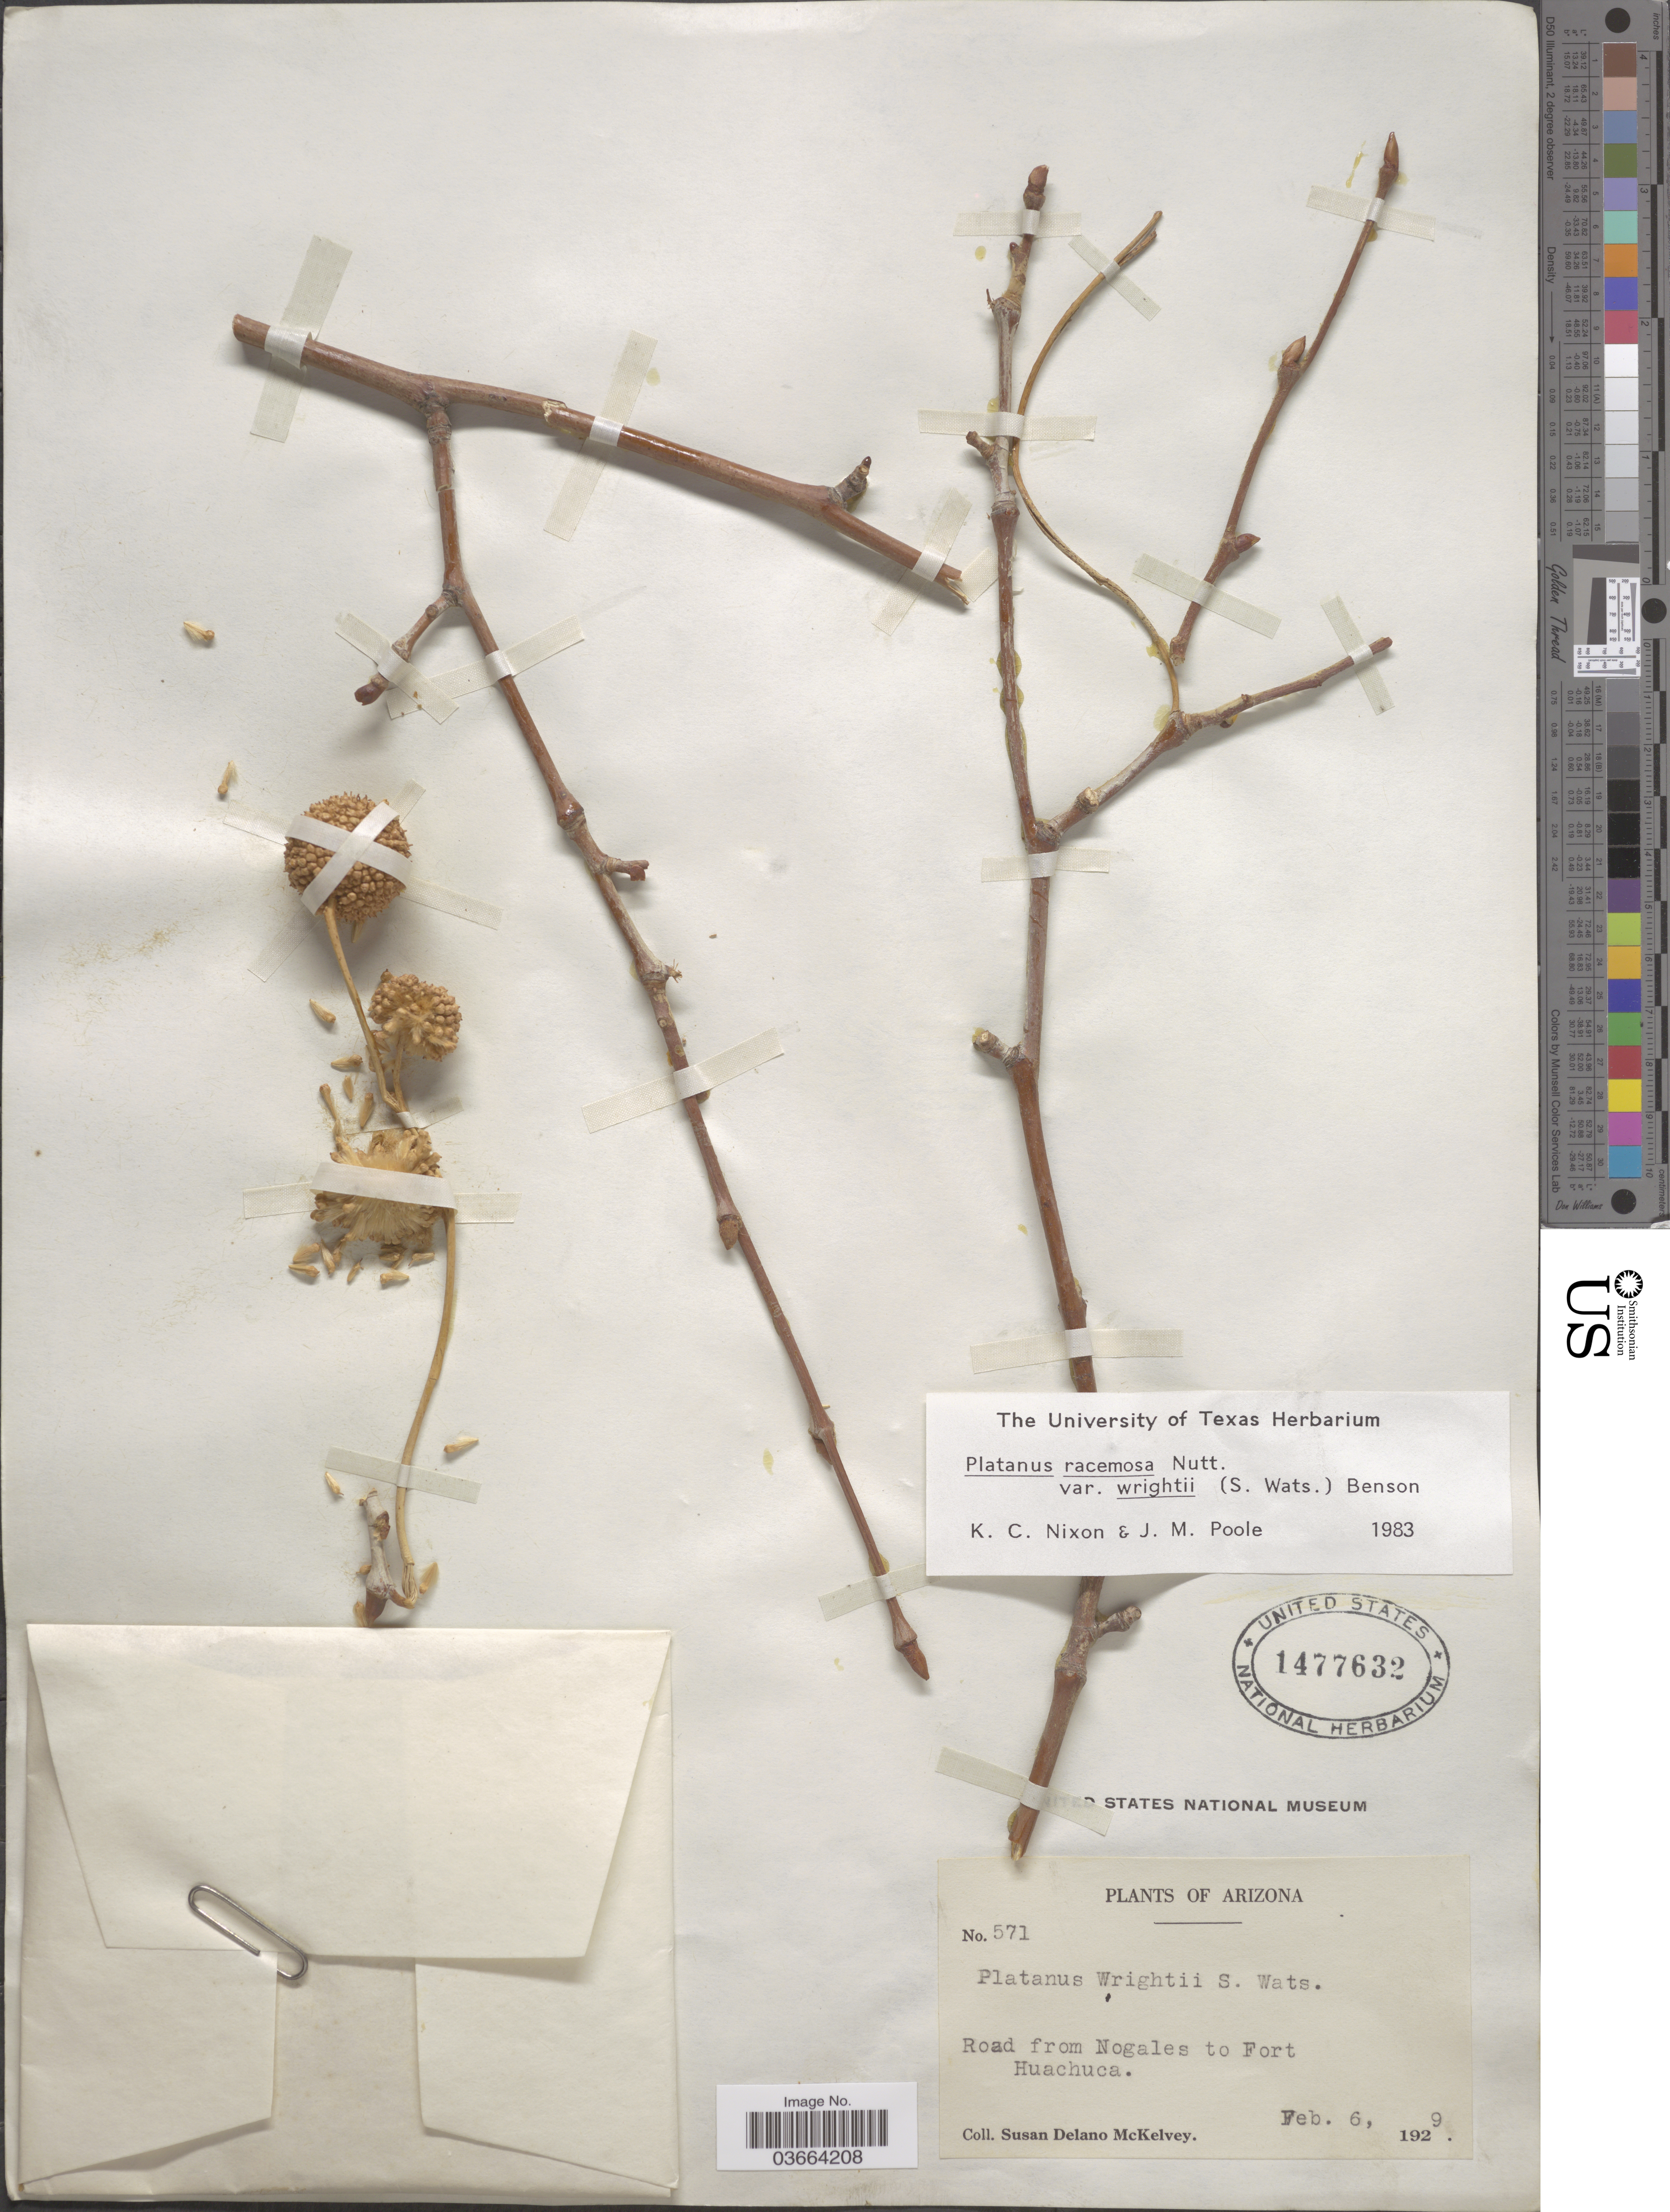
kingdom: Plantae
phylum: Tracheophyta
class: Magnoliopsida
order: Proteales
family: Platanaceae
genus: Platanus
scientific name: Platanus racemosa var. wrightii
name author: (S. Watson) L.D. Benson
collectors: S. A. McKelvey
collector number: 571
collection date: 1929-02-06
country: United States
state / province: Arizona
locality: Road from Nogales to Fort Huachuca.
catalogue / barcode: US 1477632